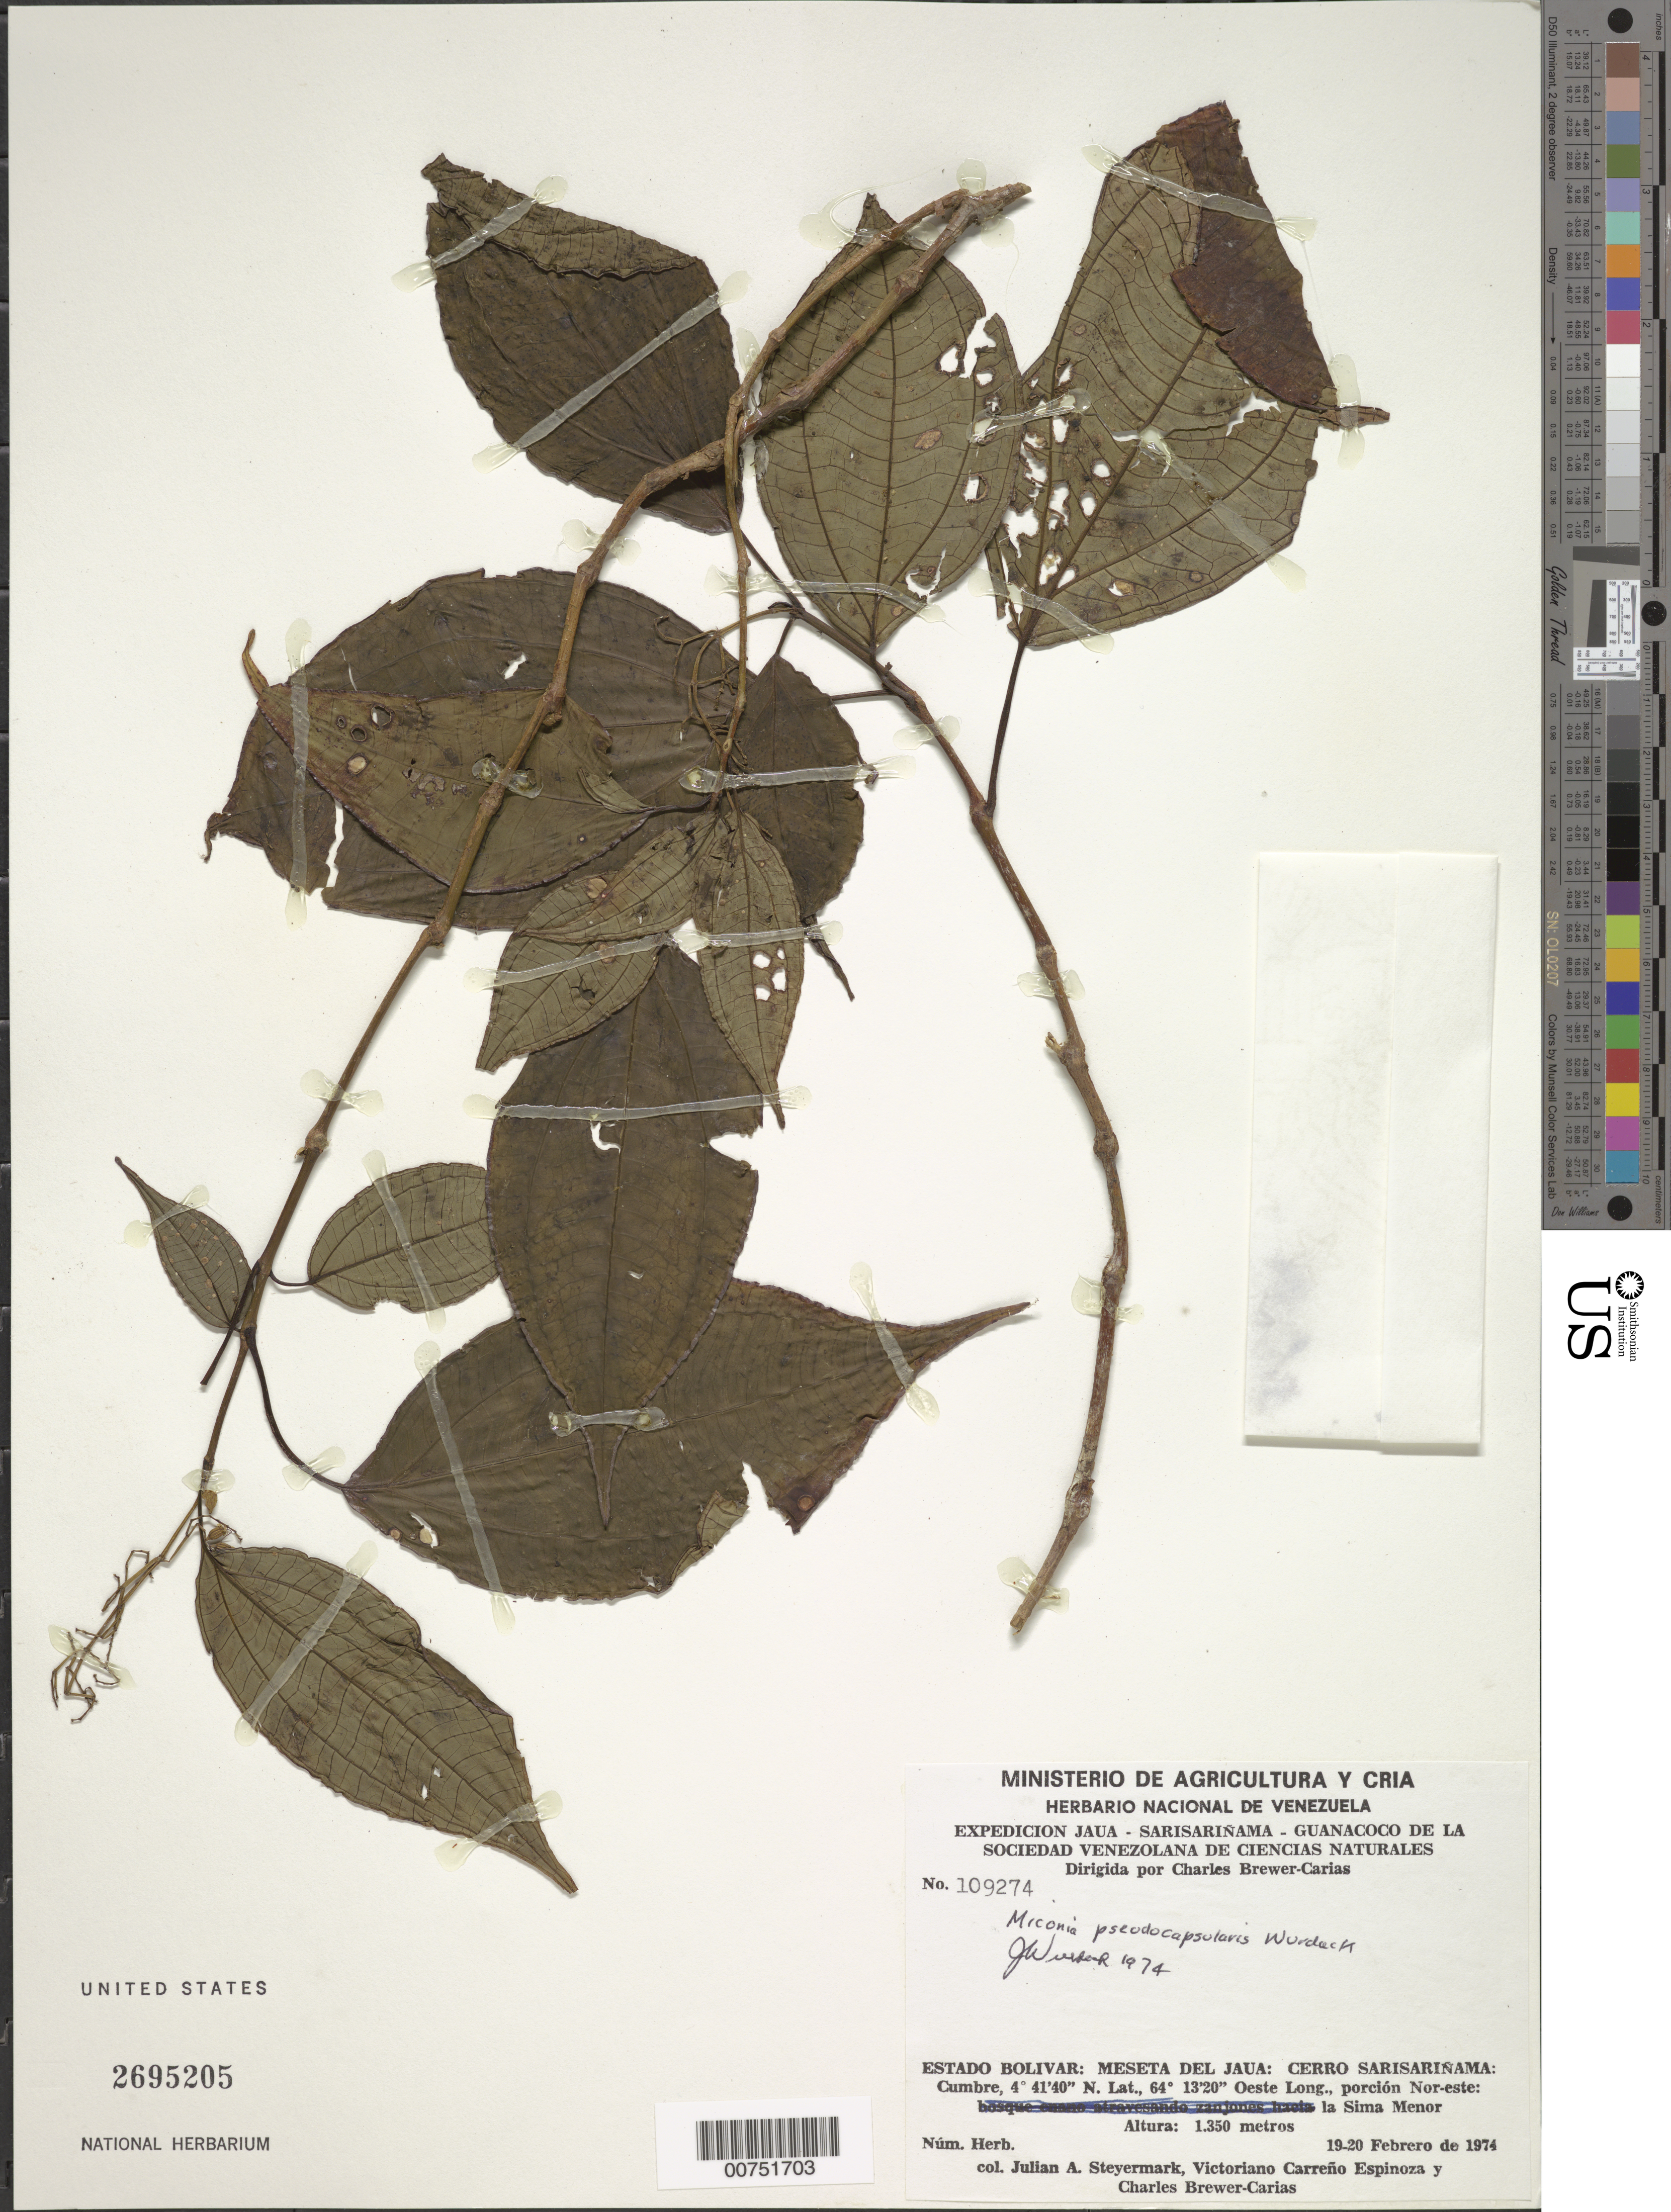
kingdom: Plantae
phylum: Tracheophyta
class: Magnoliopsida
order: Myrtales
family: Melastomataceae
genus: Miconia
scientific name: Miconia pseudocapsularis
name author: Wurdack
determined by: Wurdack, John J., (US), US (UNITED STATES)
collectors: J. Steyermark, V. Carreño E. & C. Brewer-Carias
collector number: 109274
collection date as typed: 19-Feb-74 to 20-Feb-74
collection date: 1974-02-19/1974-02-20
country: Venezuela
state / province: Bolívar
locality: Meseta del Jaua: Cerro Sarisariñama, porción NE, la Sima Menor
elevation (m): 1350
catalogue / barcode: US 2695205